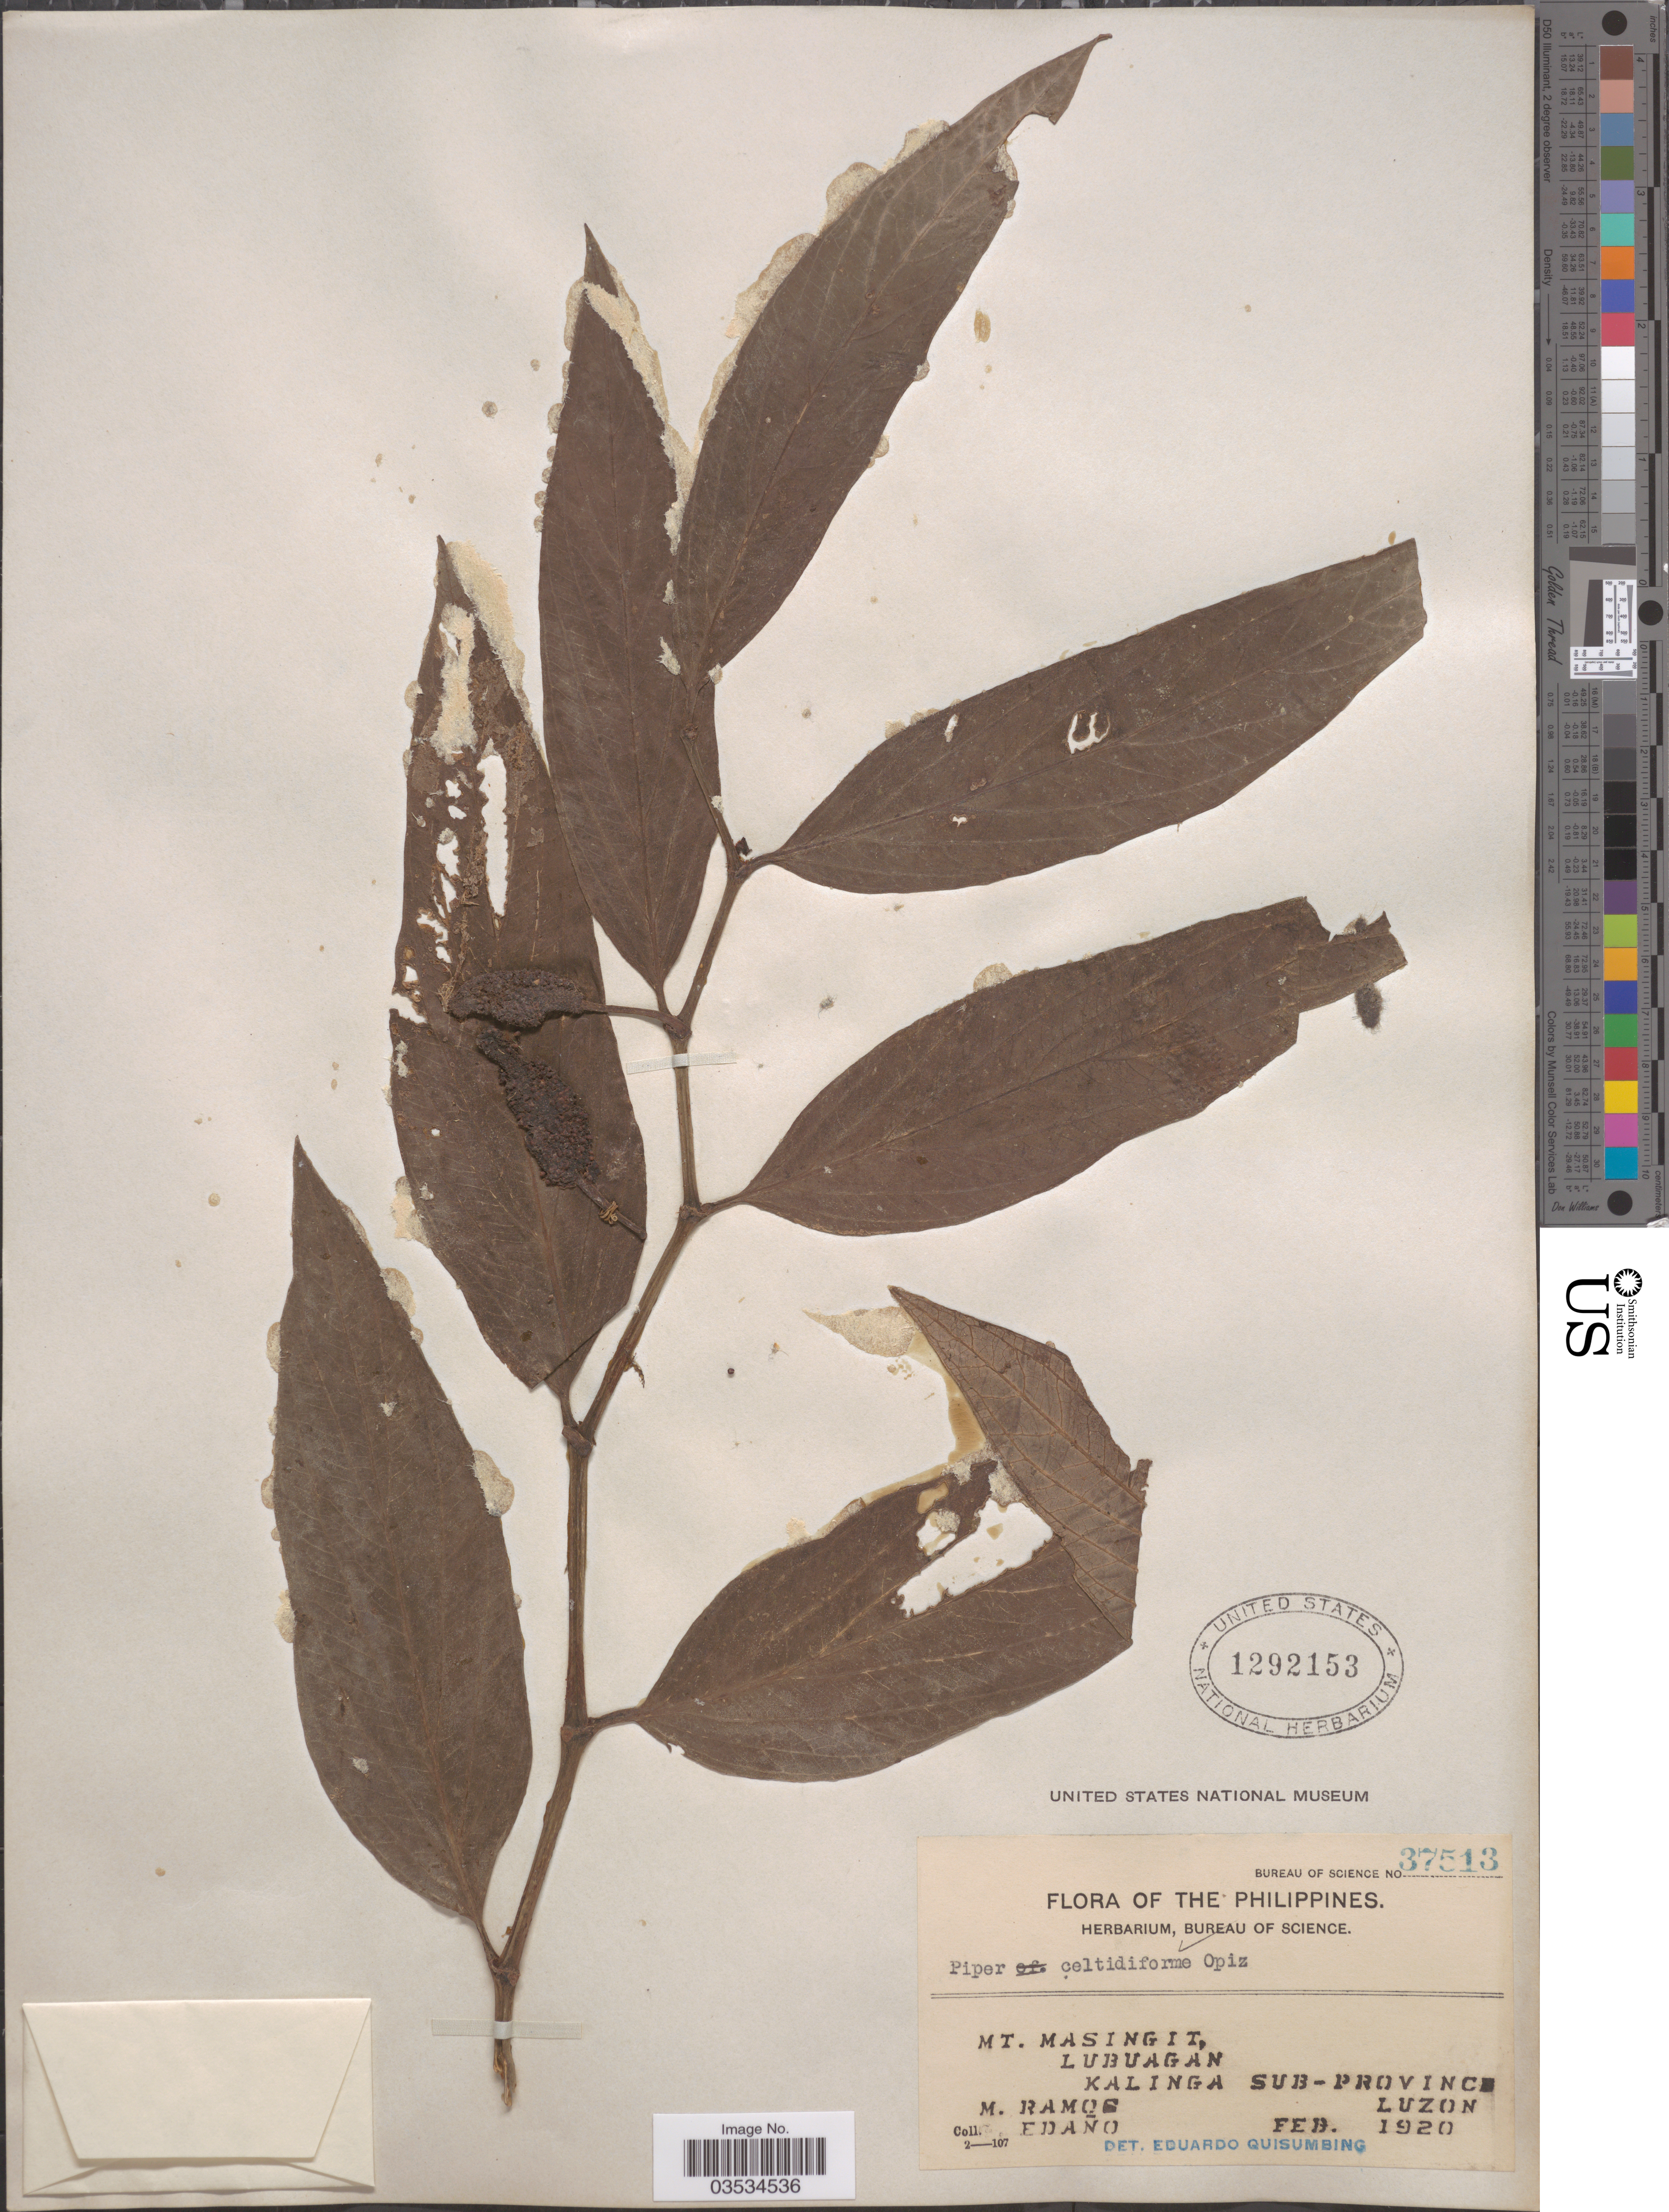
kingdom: Plantae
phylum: Tracheophyta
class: Magnoliopsida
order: Piperales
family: Piperaceae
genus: Piper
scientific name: Piper celtidiforme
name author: Opiz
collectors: M. Ramos & G. Edaño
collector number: Bureau of Science 37513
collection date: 1920-02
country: Philippines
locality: Mt. Masingit, Lubuagan. Kalinga Sub-Province. Luzon.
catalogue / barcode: US 1292153